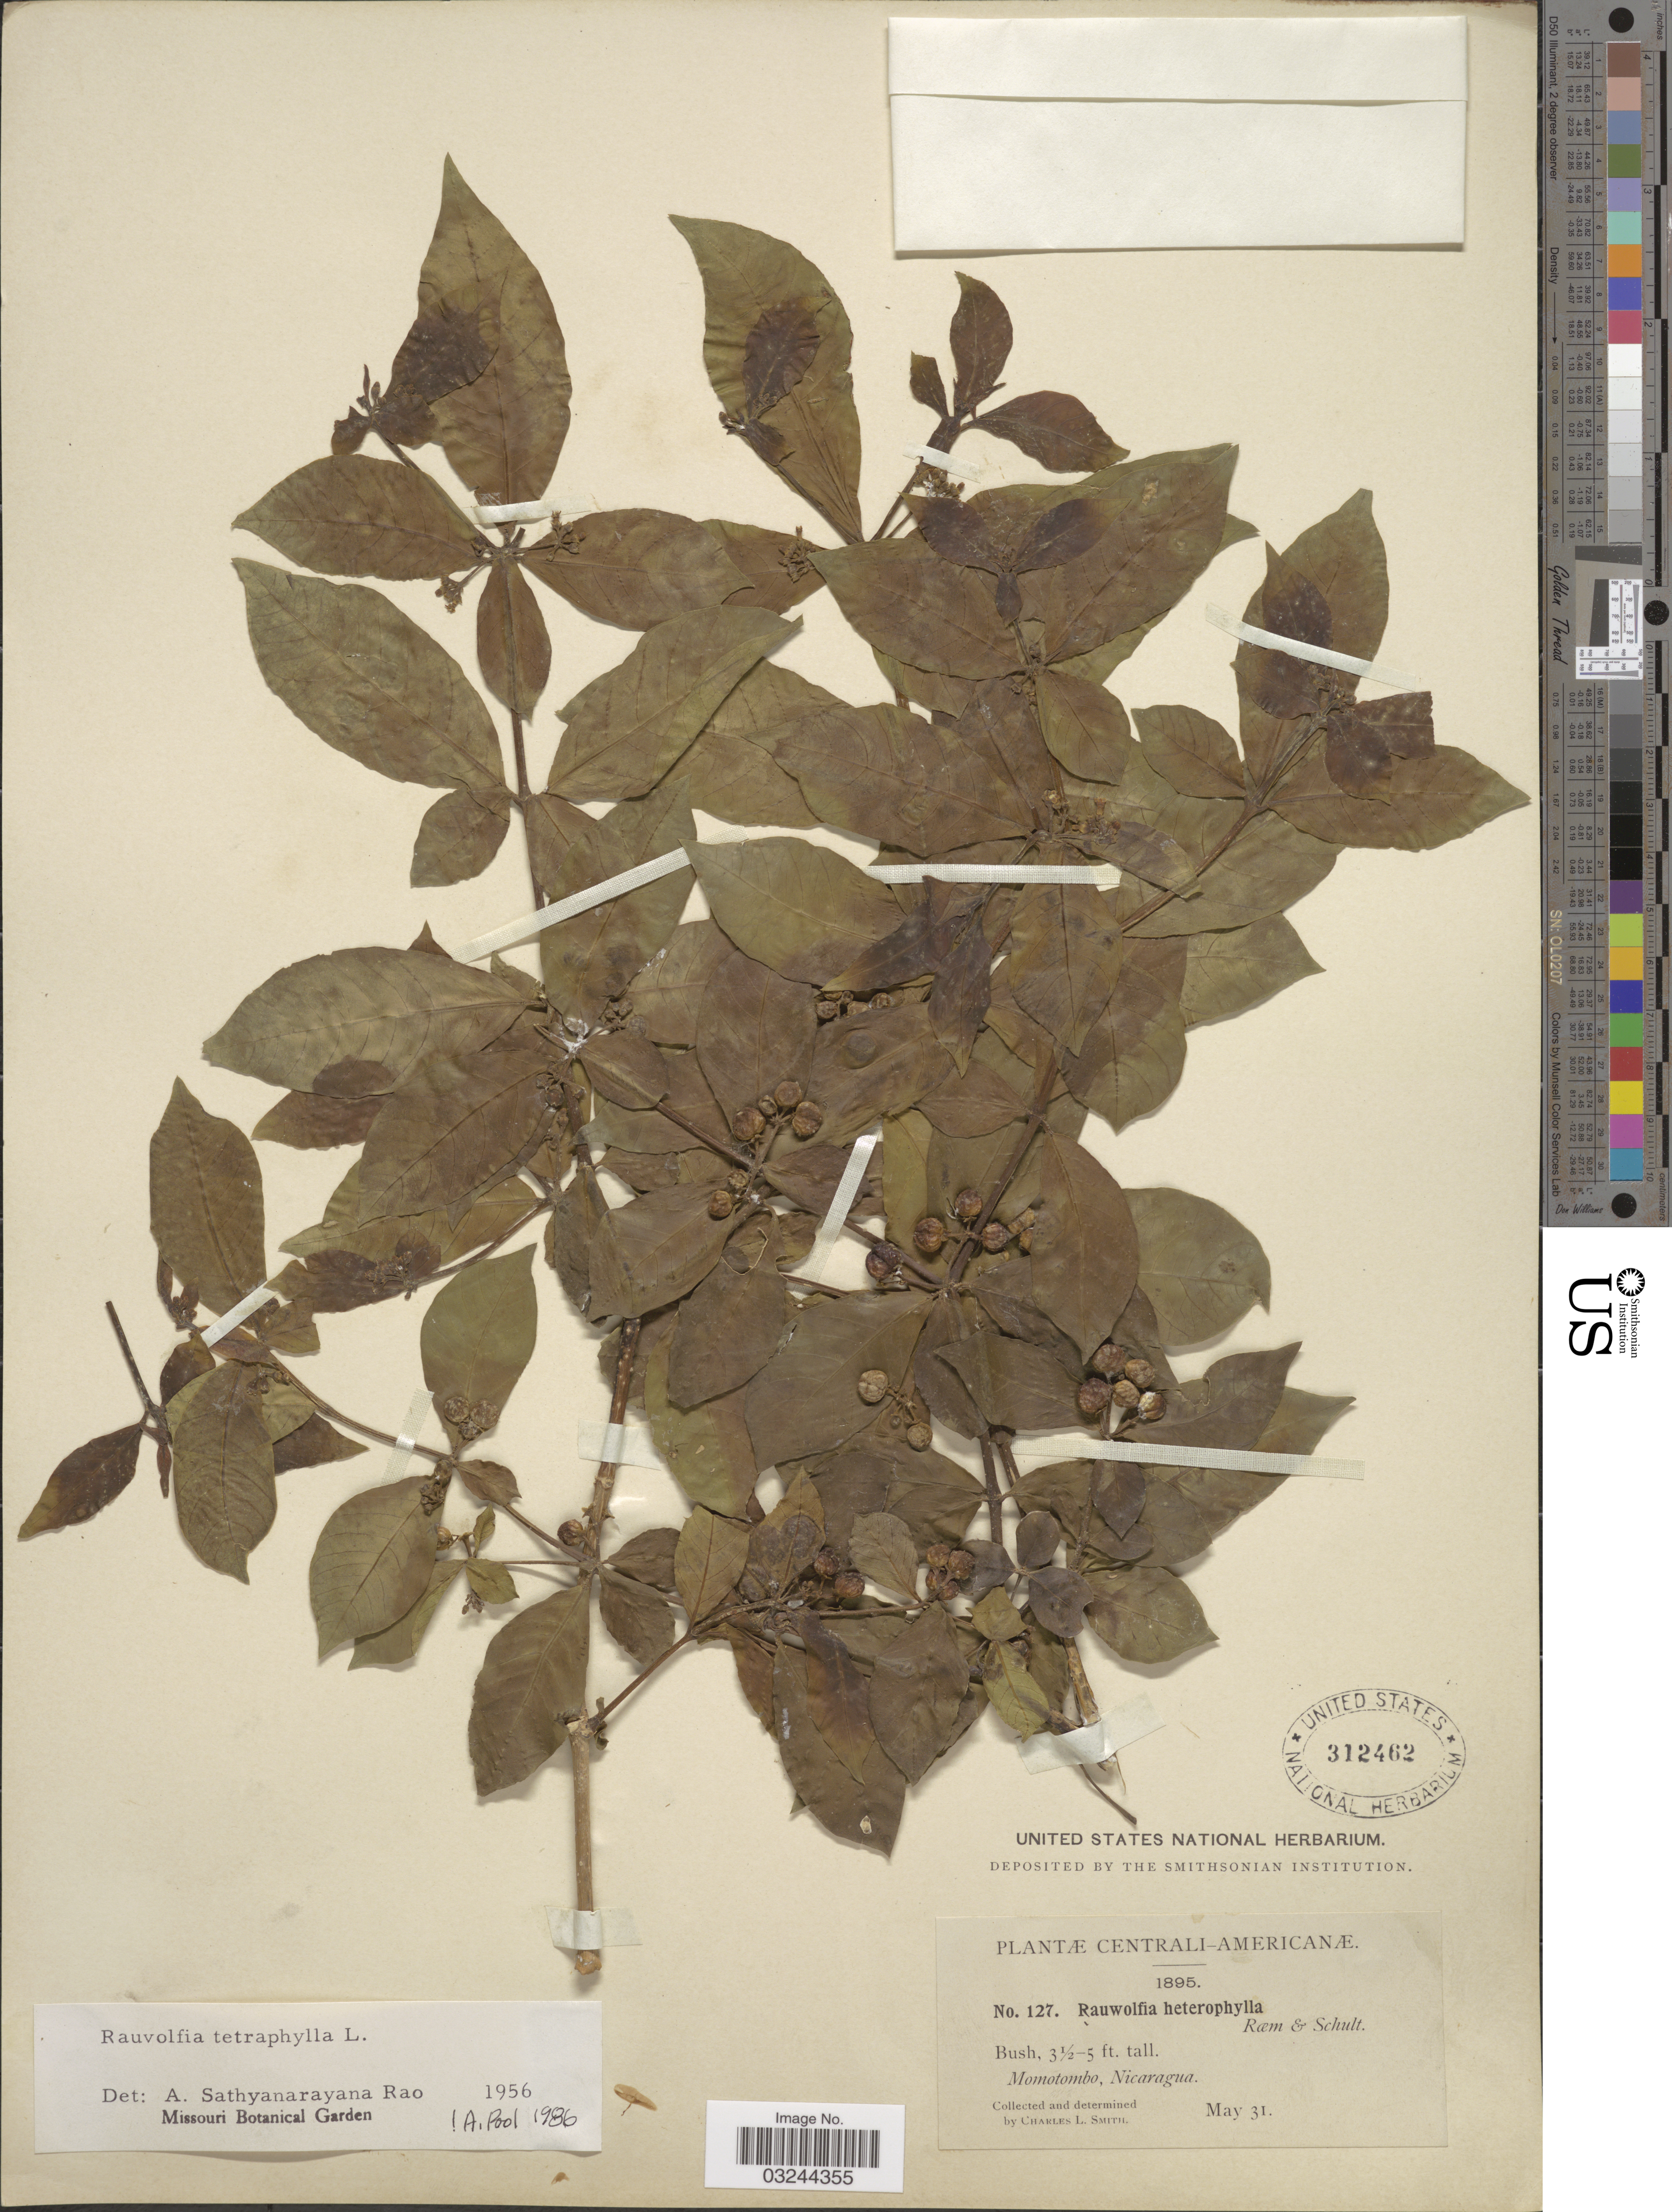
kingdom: Plantae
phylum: Tracheophyta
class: Magnoliopsida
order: Gentianales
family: Apocynaceae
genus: Rauvolfia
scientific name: Rauvolfia tetraphylla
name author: L.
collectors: C. L. Smith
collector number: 127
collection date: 1895-05-31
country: Nicaragua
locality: Momotombo.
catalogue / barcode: US 312462